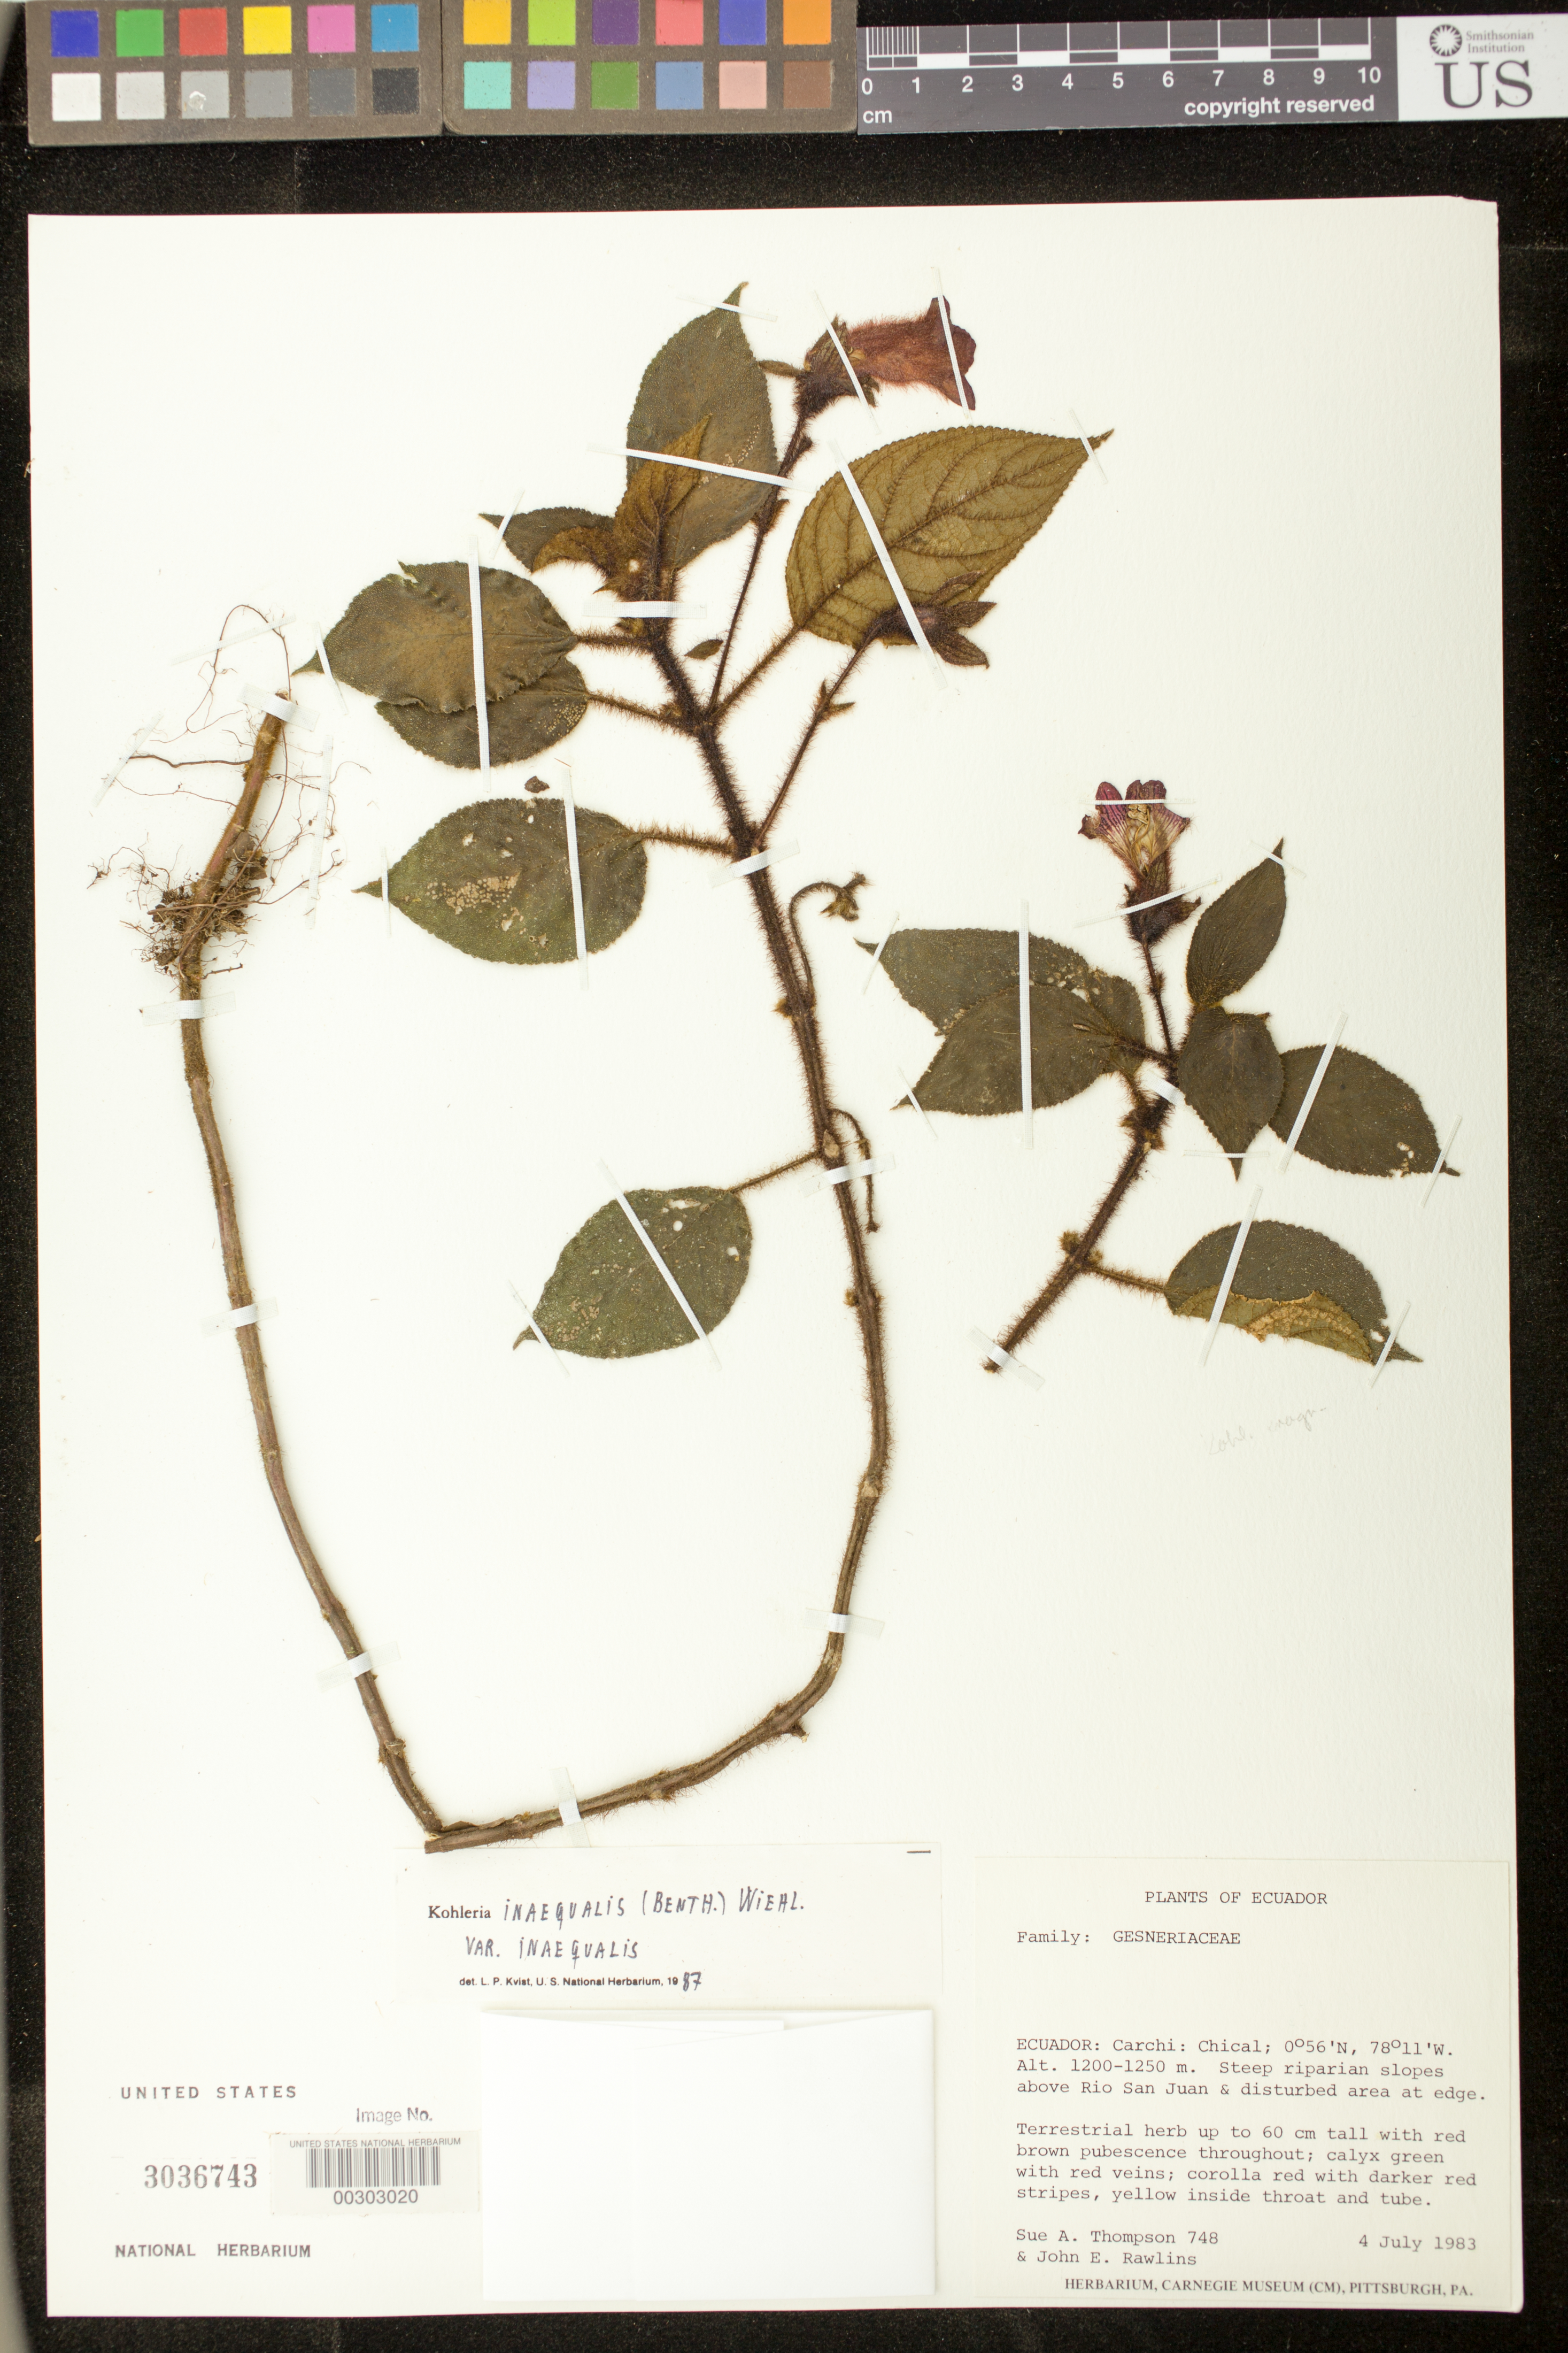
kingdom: Plantae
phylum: Tracheophyta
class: Magnoliopsida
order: Lamiales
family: Gesneriaceae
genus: Kohleria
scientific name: Kohleria inaequalis var. inaequalis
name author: (Benth.) Wiehler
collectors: S. A. Thompson & J. Rawlins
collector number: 748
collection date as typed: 04 Jul 1983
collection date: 1983-07-04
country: Ecuador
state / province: Carchi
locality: Chical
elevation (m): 1200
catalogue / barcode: US 3036743